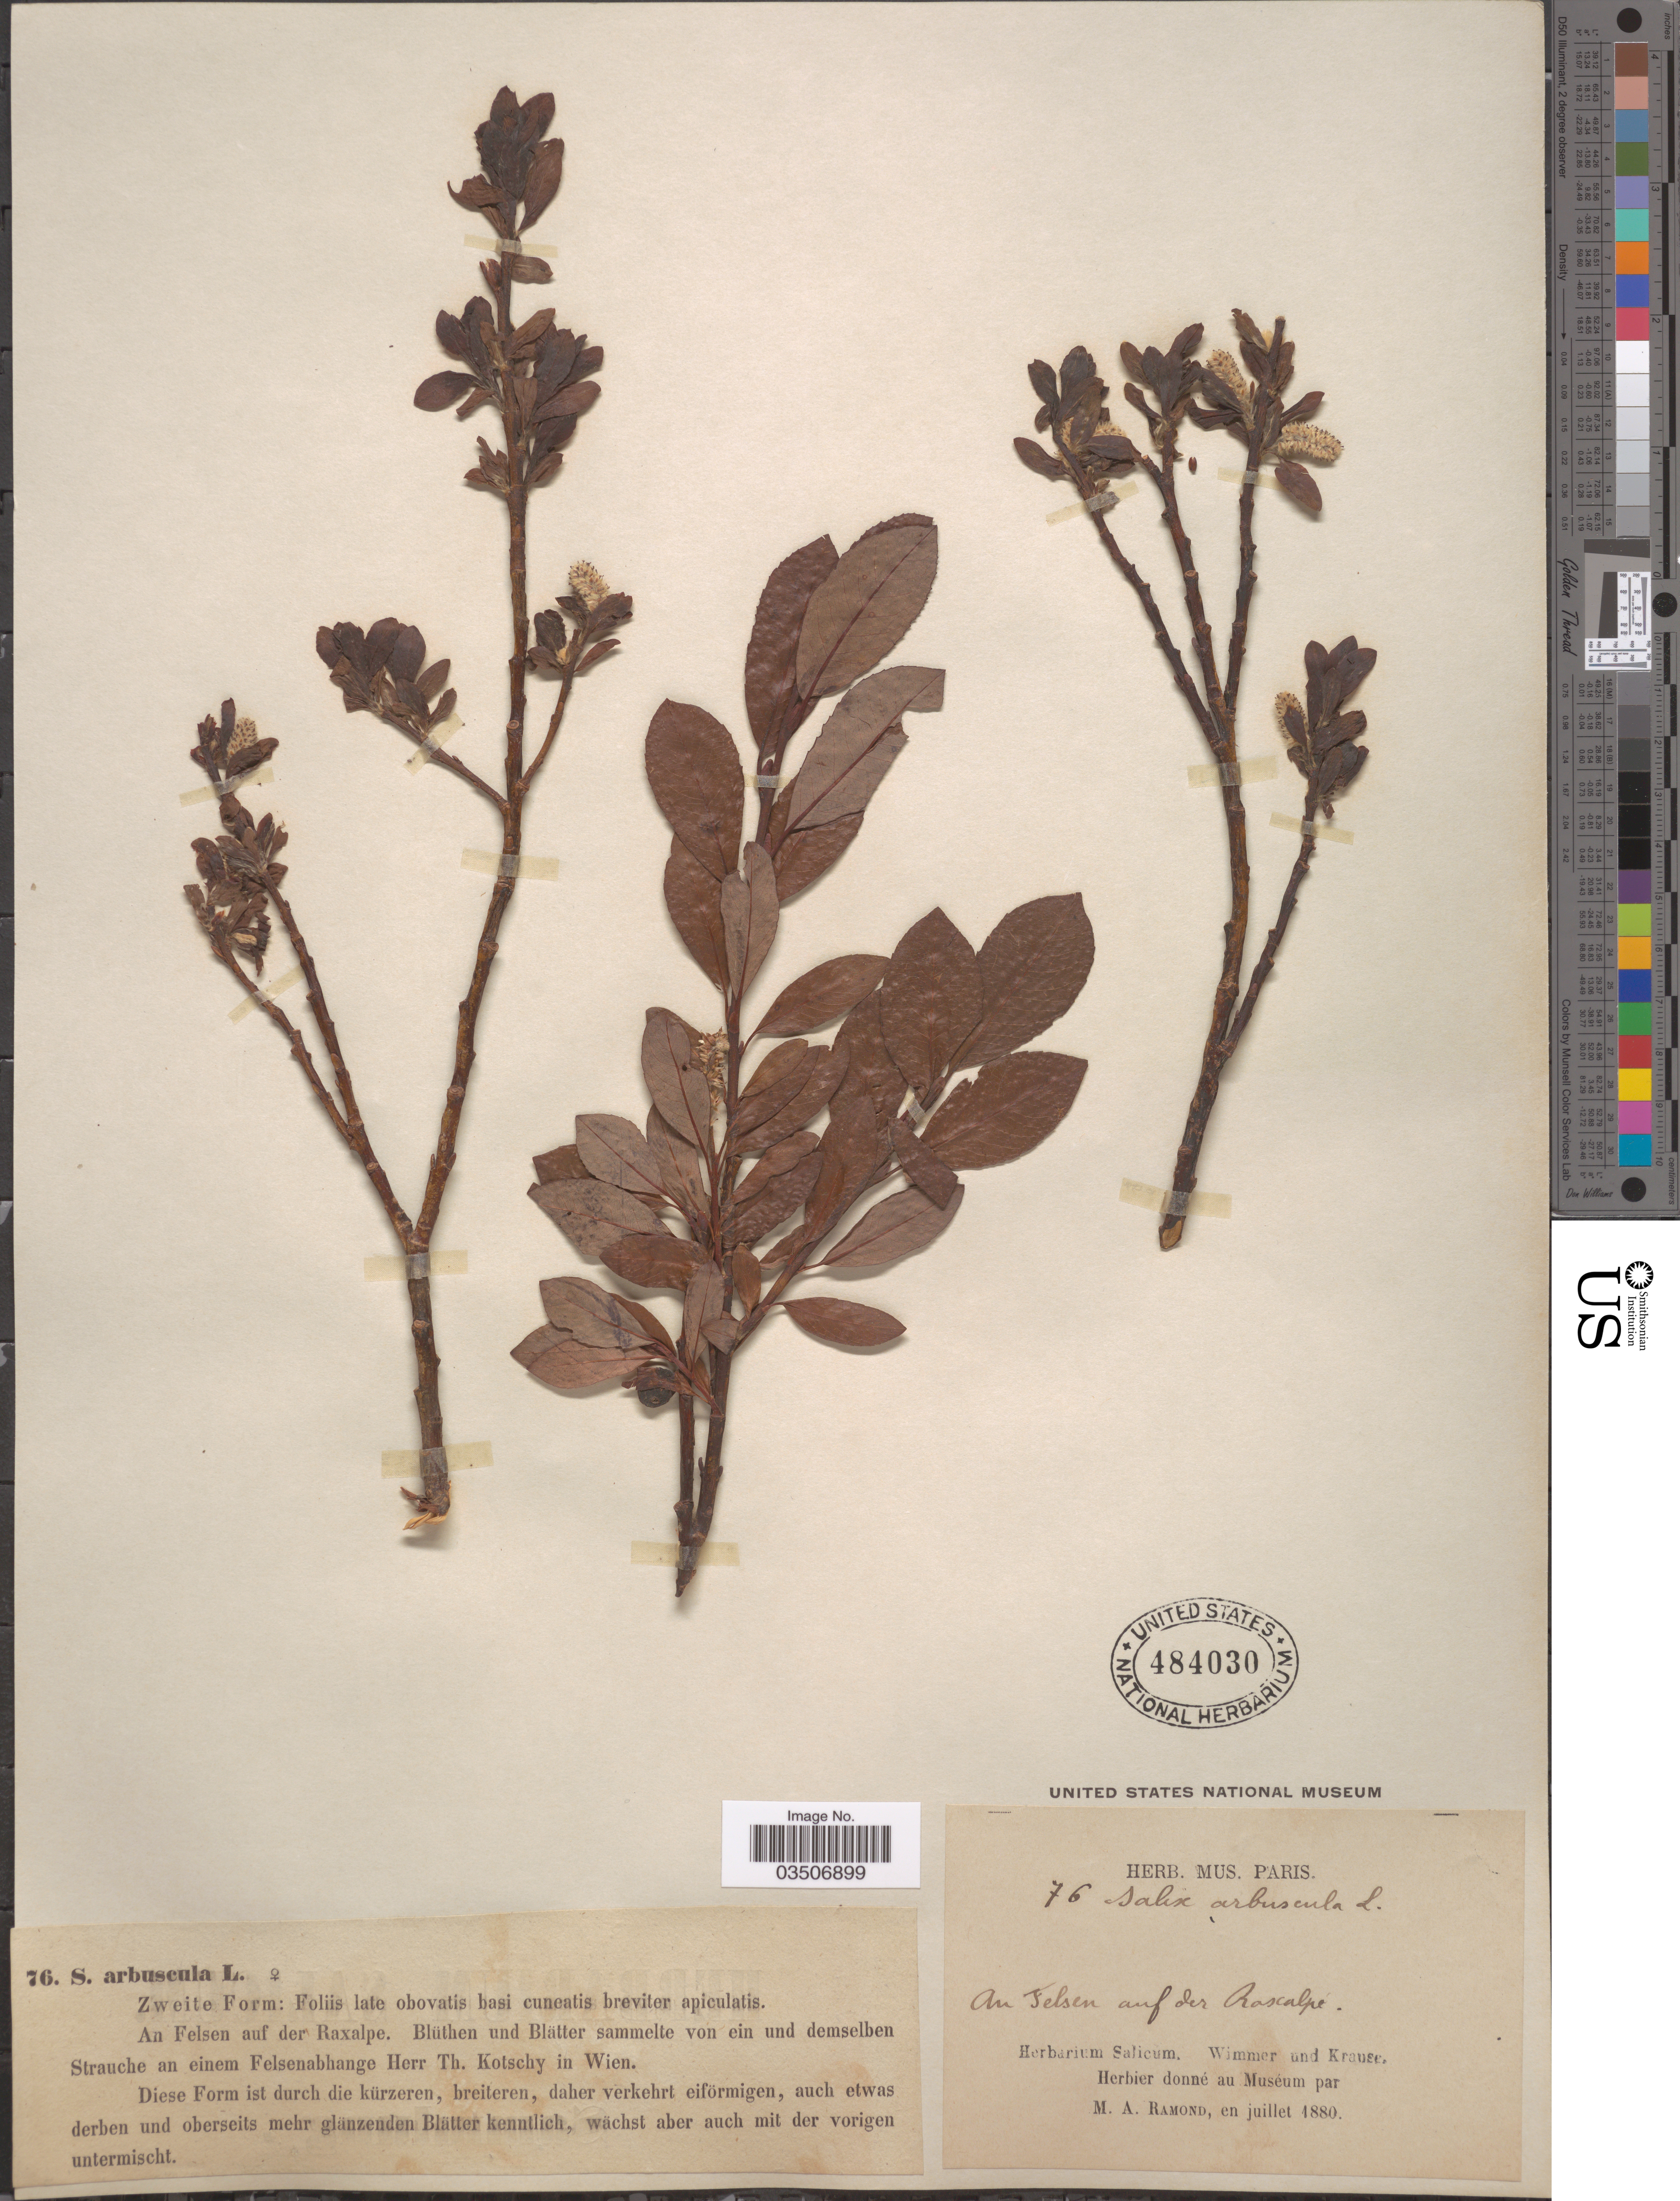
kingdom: Plantae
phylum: Tracheophyta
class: Magnoliopsida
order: Malpighiales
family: Salicaceae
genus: Salix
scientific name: Salix arbuscula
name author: L.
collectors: Wimmer & -- Krause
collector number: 76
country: Austria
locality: An Felsen anf der Raxalpe.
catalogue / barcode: US 484030